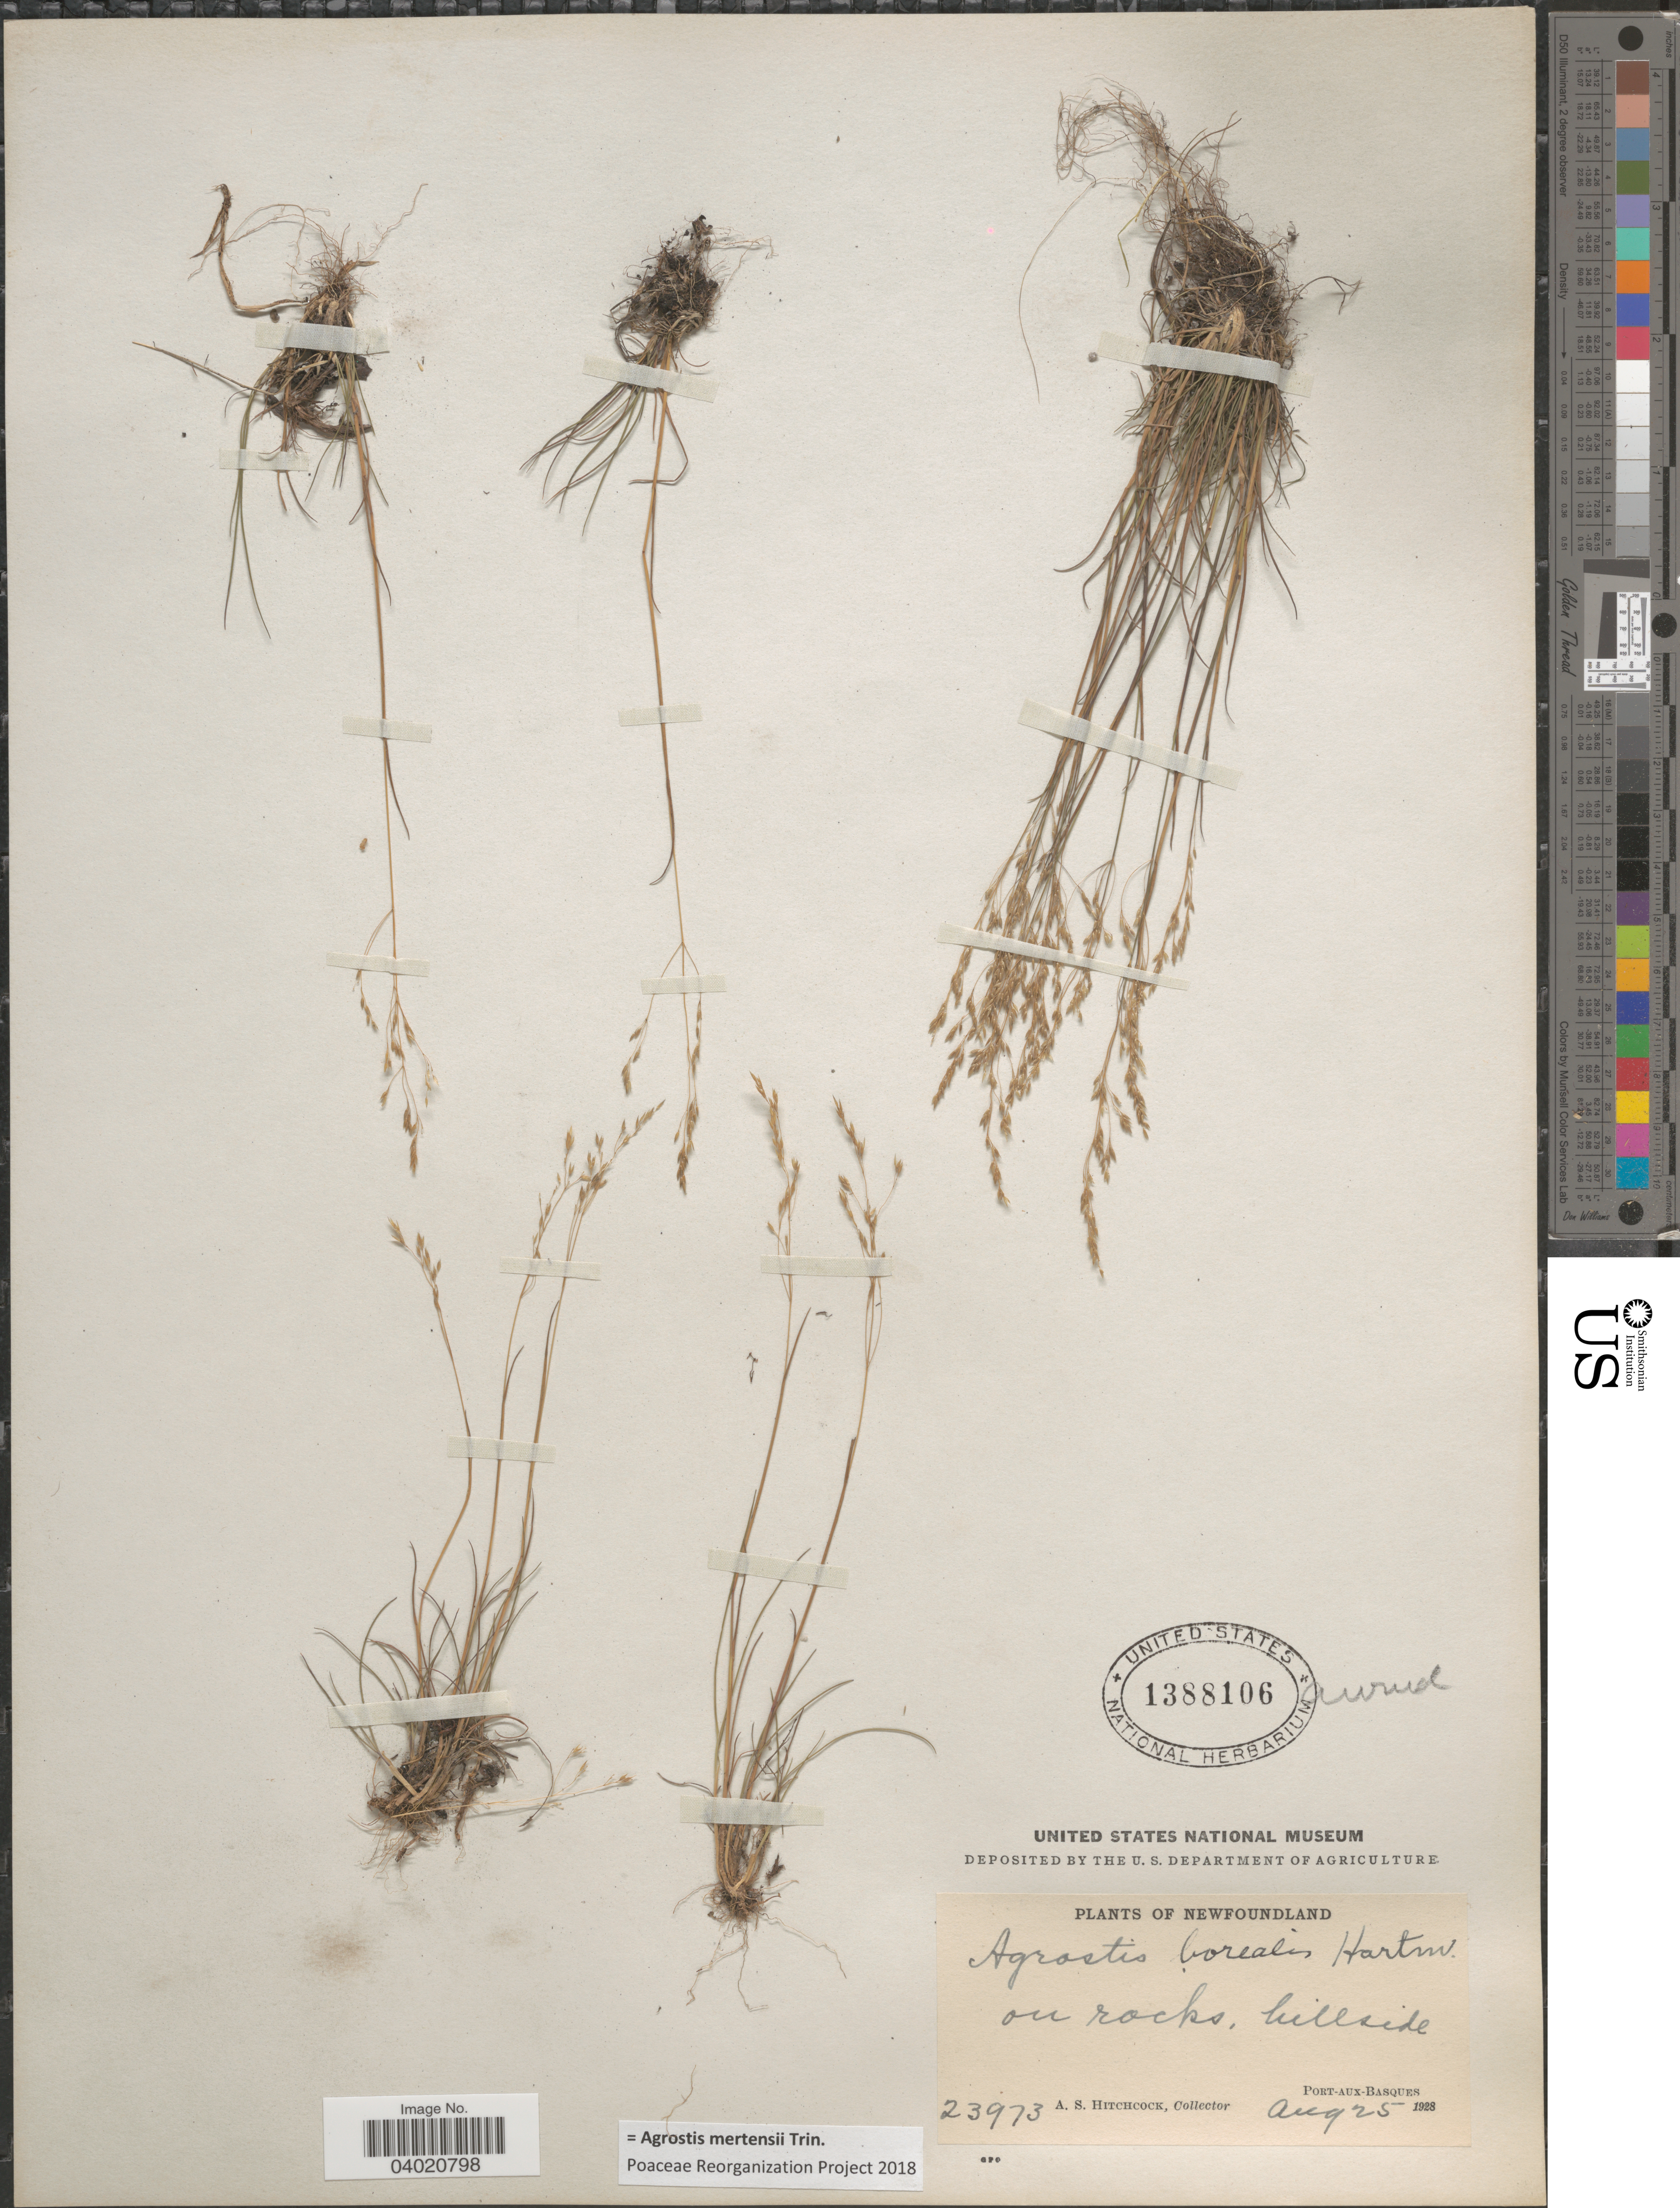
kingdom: Plantae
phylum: Tracheophyta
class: Liliopsida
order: Poales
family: Poaceae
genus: Agrostis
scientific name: Agrostis mertensii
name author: Trin.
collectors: A. S. Hitchcock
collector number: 23973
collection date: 1928-08-25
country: Canada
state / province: Newfoundland and Labrador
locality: Port-Aux-Basques.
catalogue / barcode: US 1388106